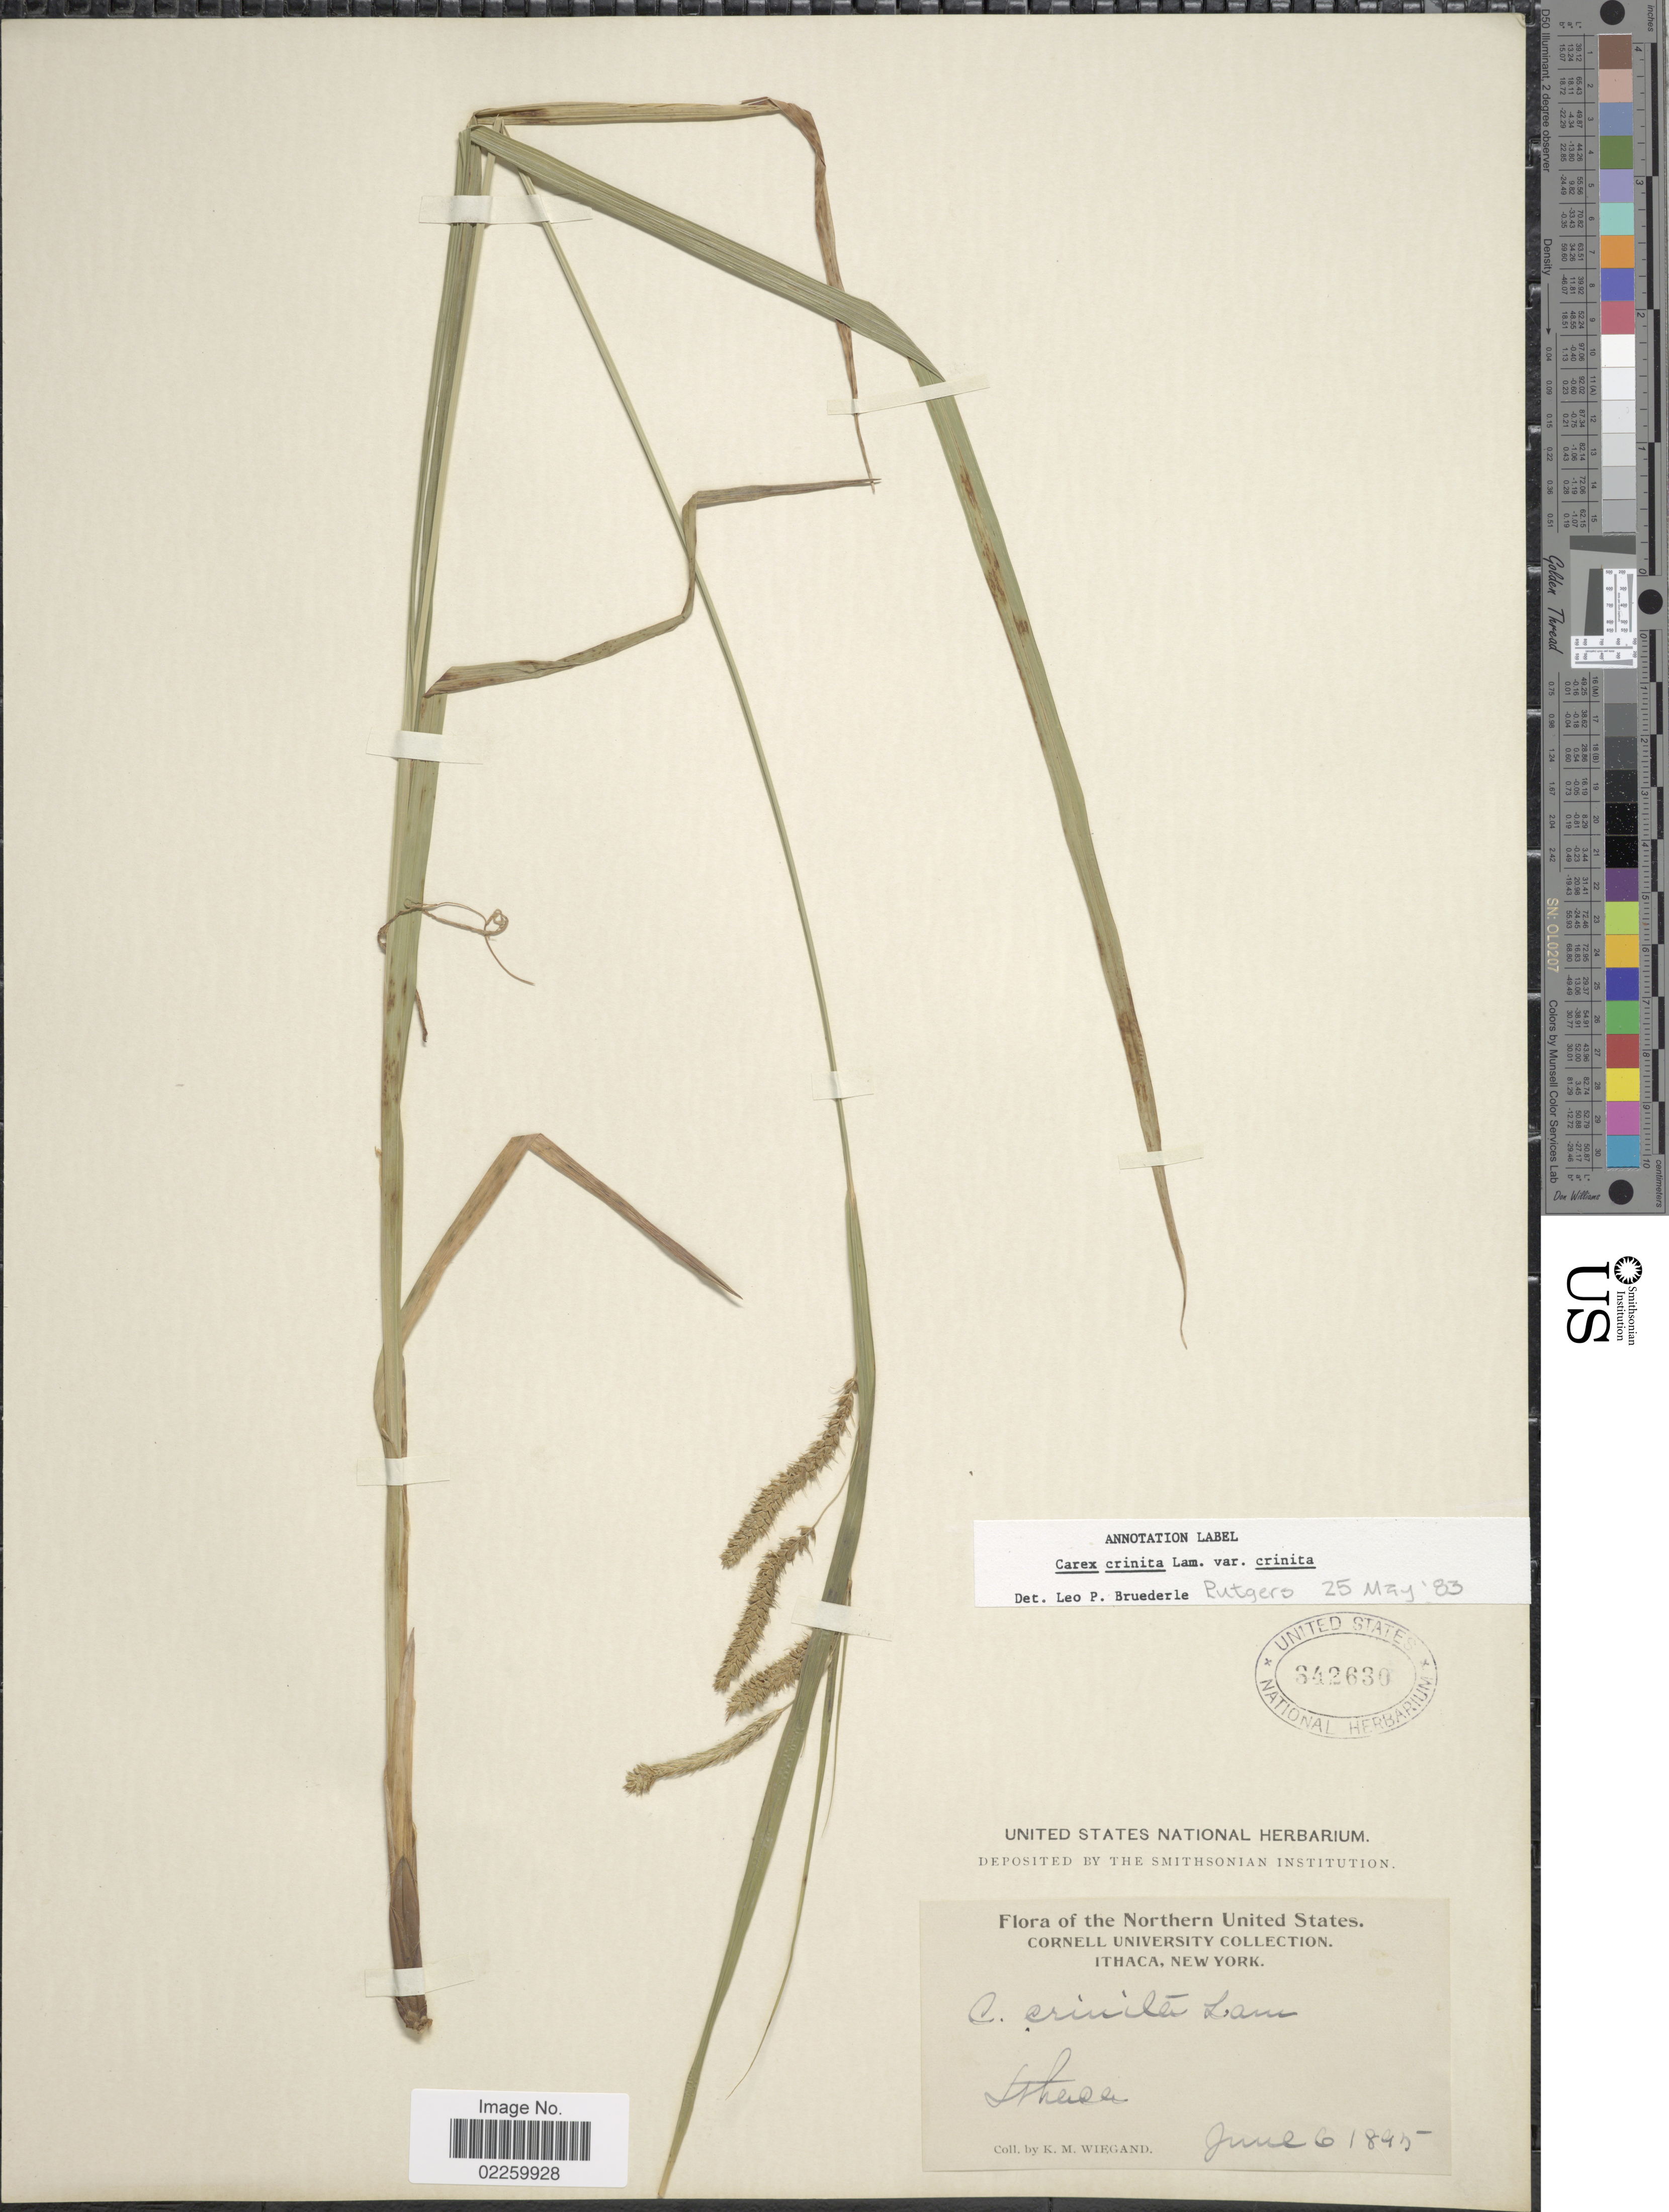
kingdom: Plantae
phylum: Tracheophyta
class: Liliopsida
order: Poales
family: Cyperaceae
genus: Carex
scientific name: Carex crinita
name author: Lam.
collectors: K. M. Wiegand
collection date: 1895-06-06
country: United States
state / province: New York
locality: The Northern United States, Ithaca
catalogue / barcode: US 342630